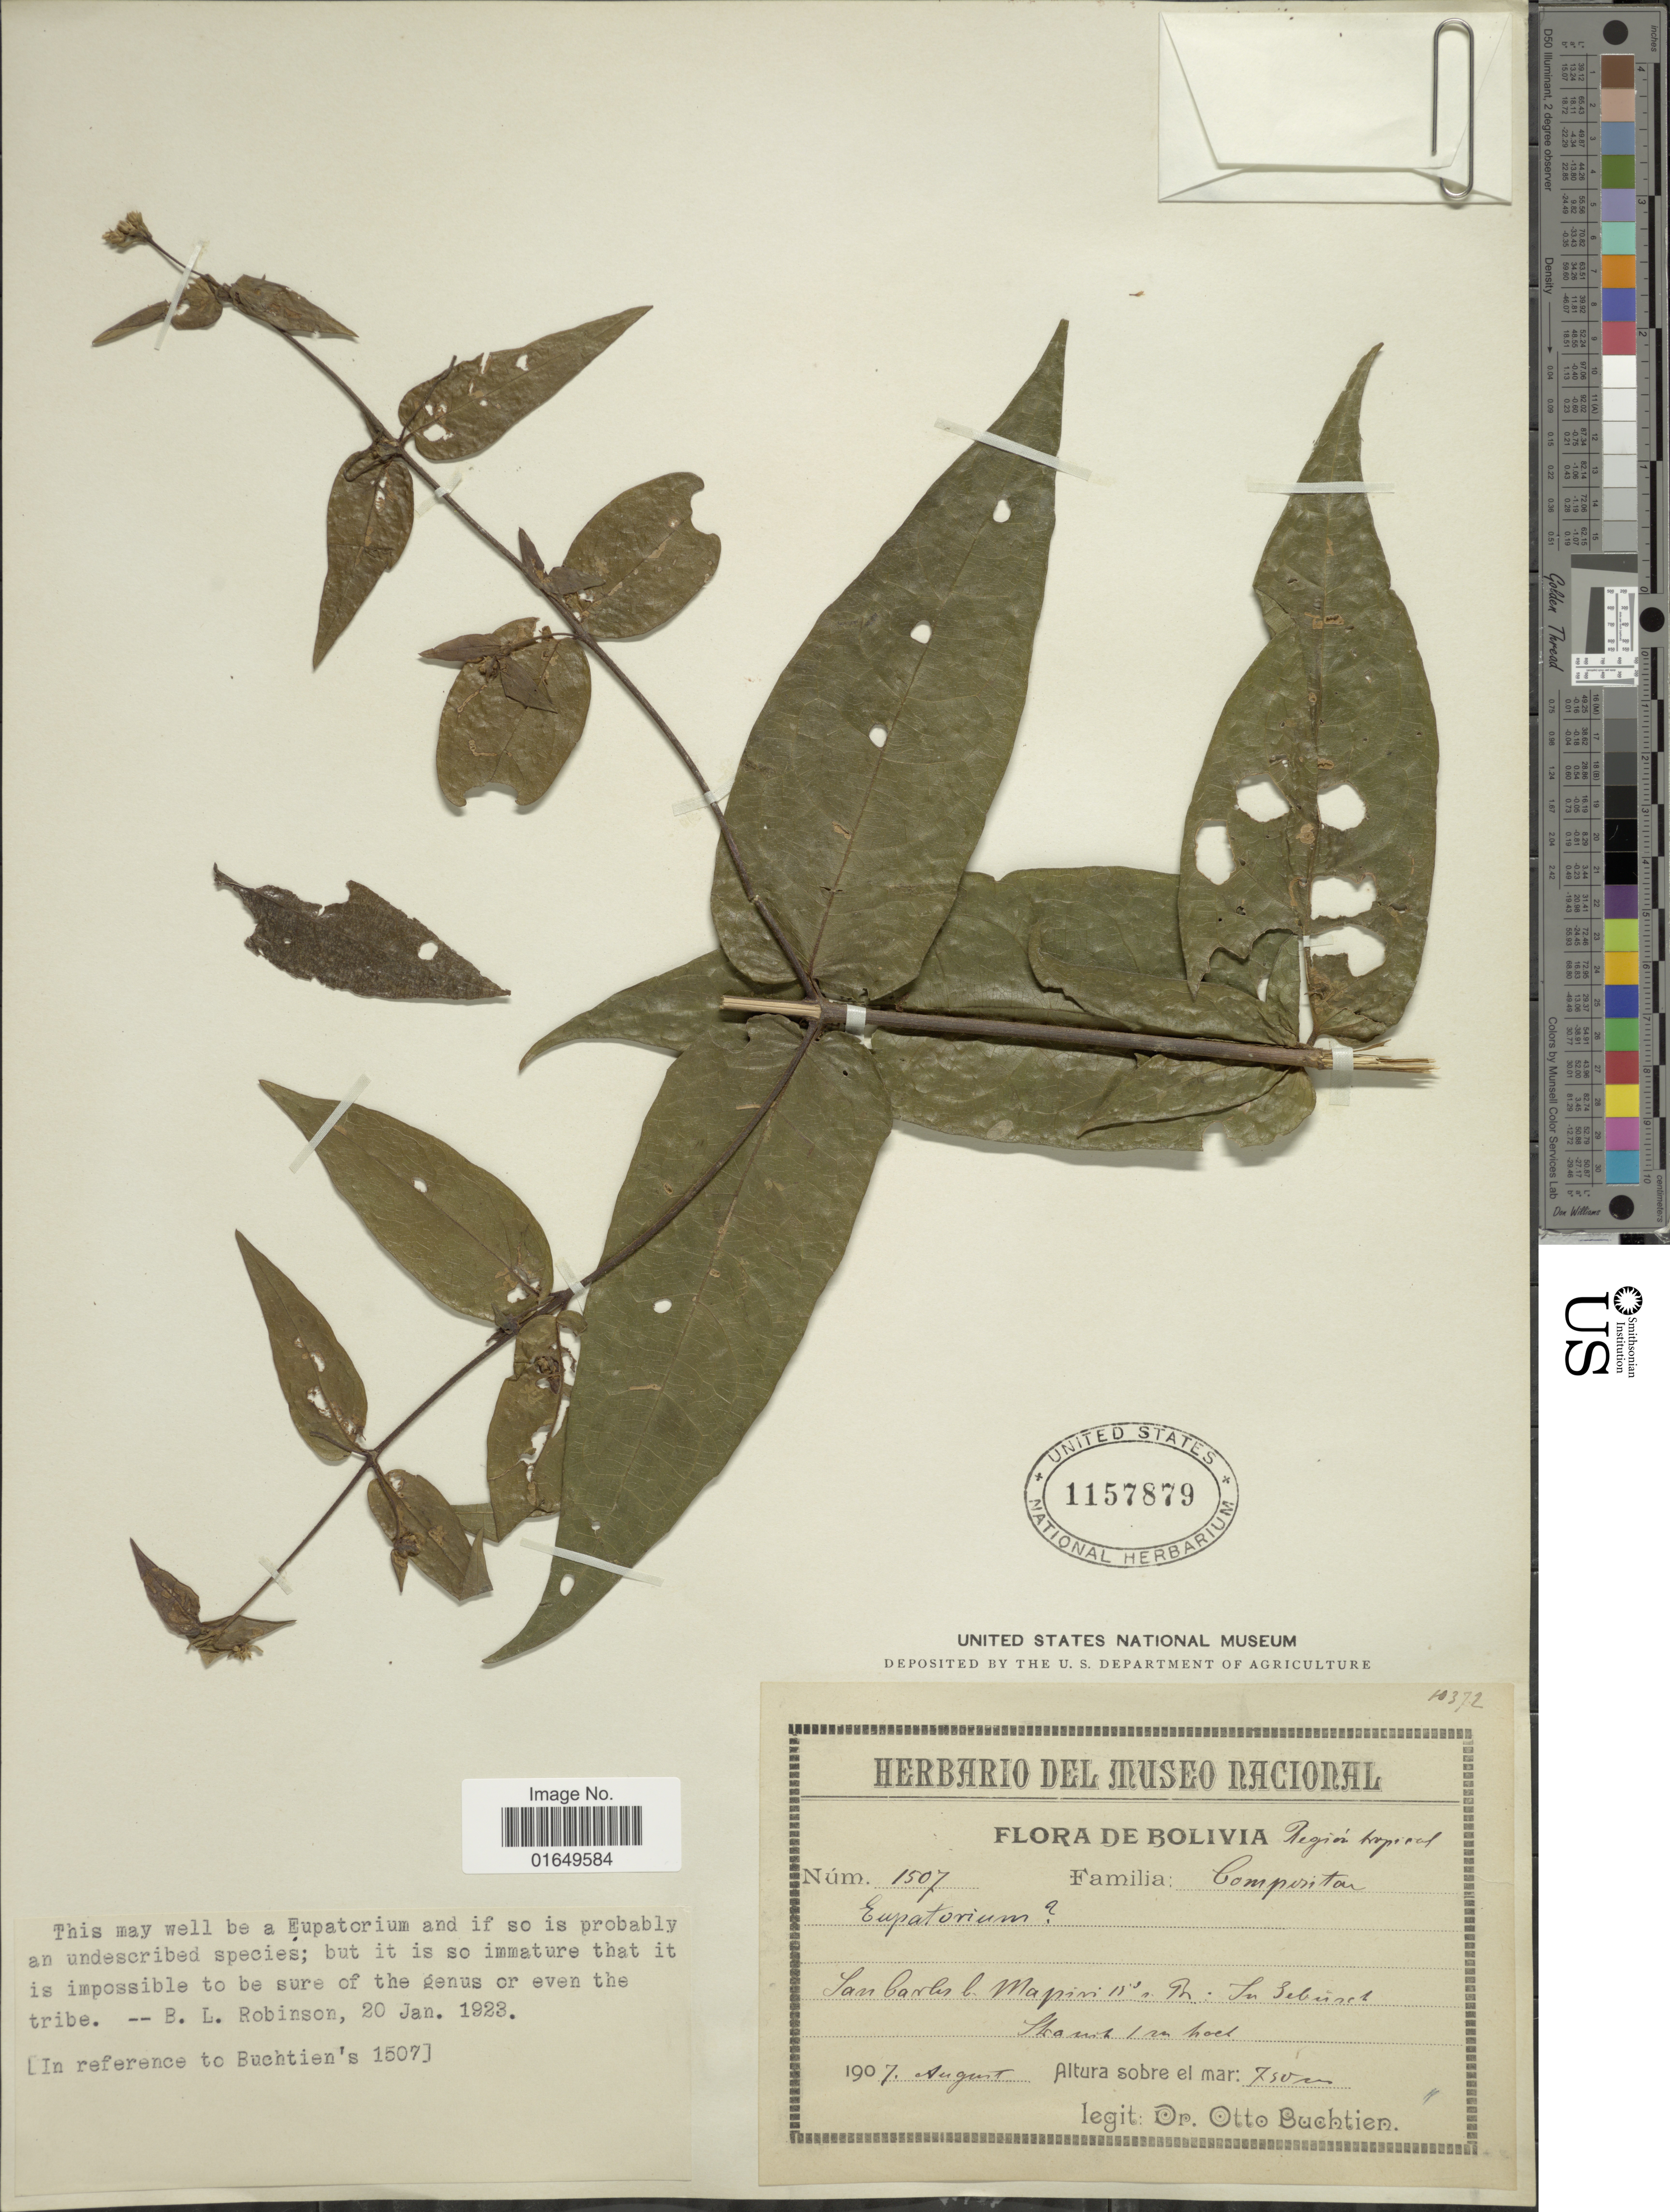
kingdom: Plantae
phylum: Tracheophyta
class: Magnoliopsida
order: Asterales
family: Asteraceae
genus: Ayapana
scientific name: Ayapana lanceolata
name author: R.M. King & H. Rob.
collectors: O. Buchtien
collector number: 1507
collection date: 1907-08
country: Bolivia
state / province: La Paz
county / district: Mapiri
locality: Región tropical. San Carlos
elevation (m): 750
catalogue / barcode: US 1157879